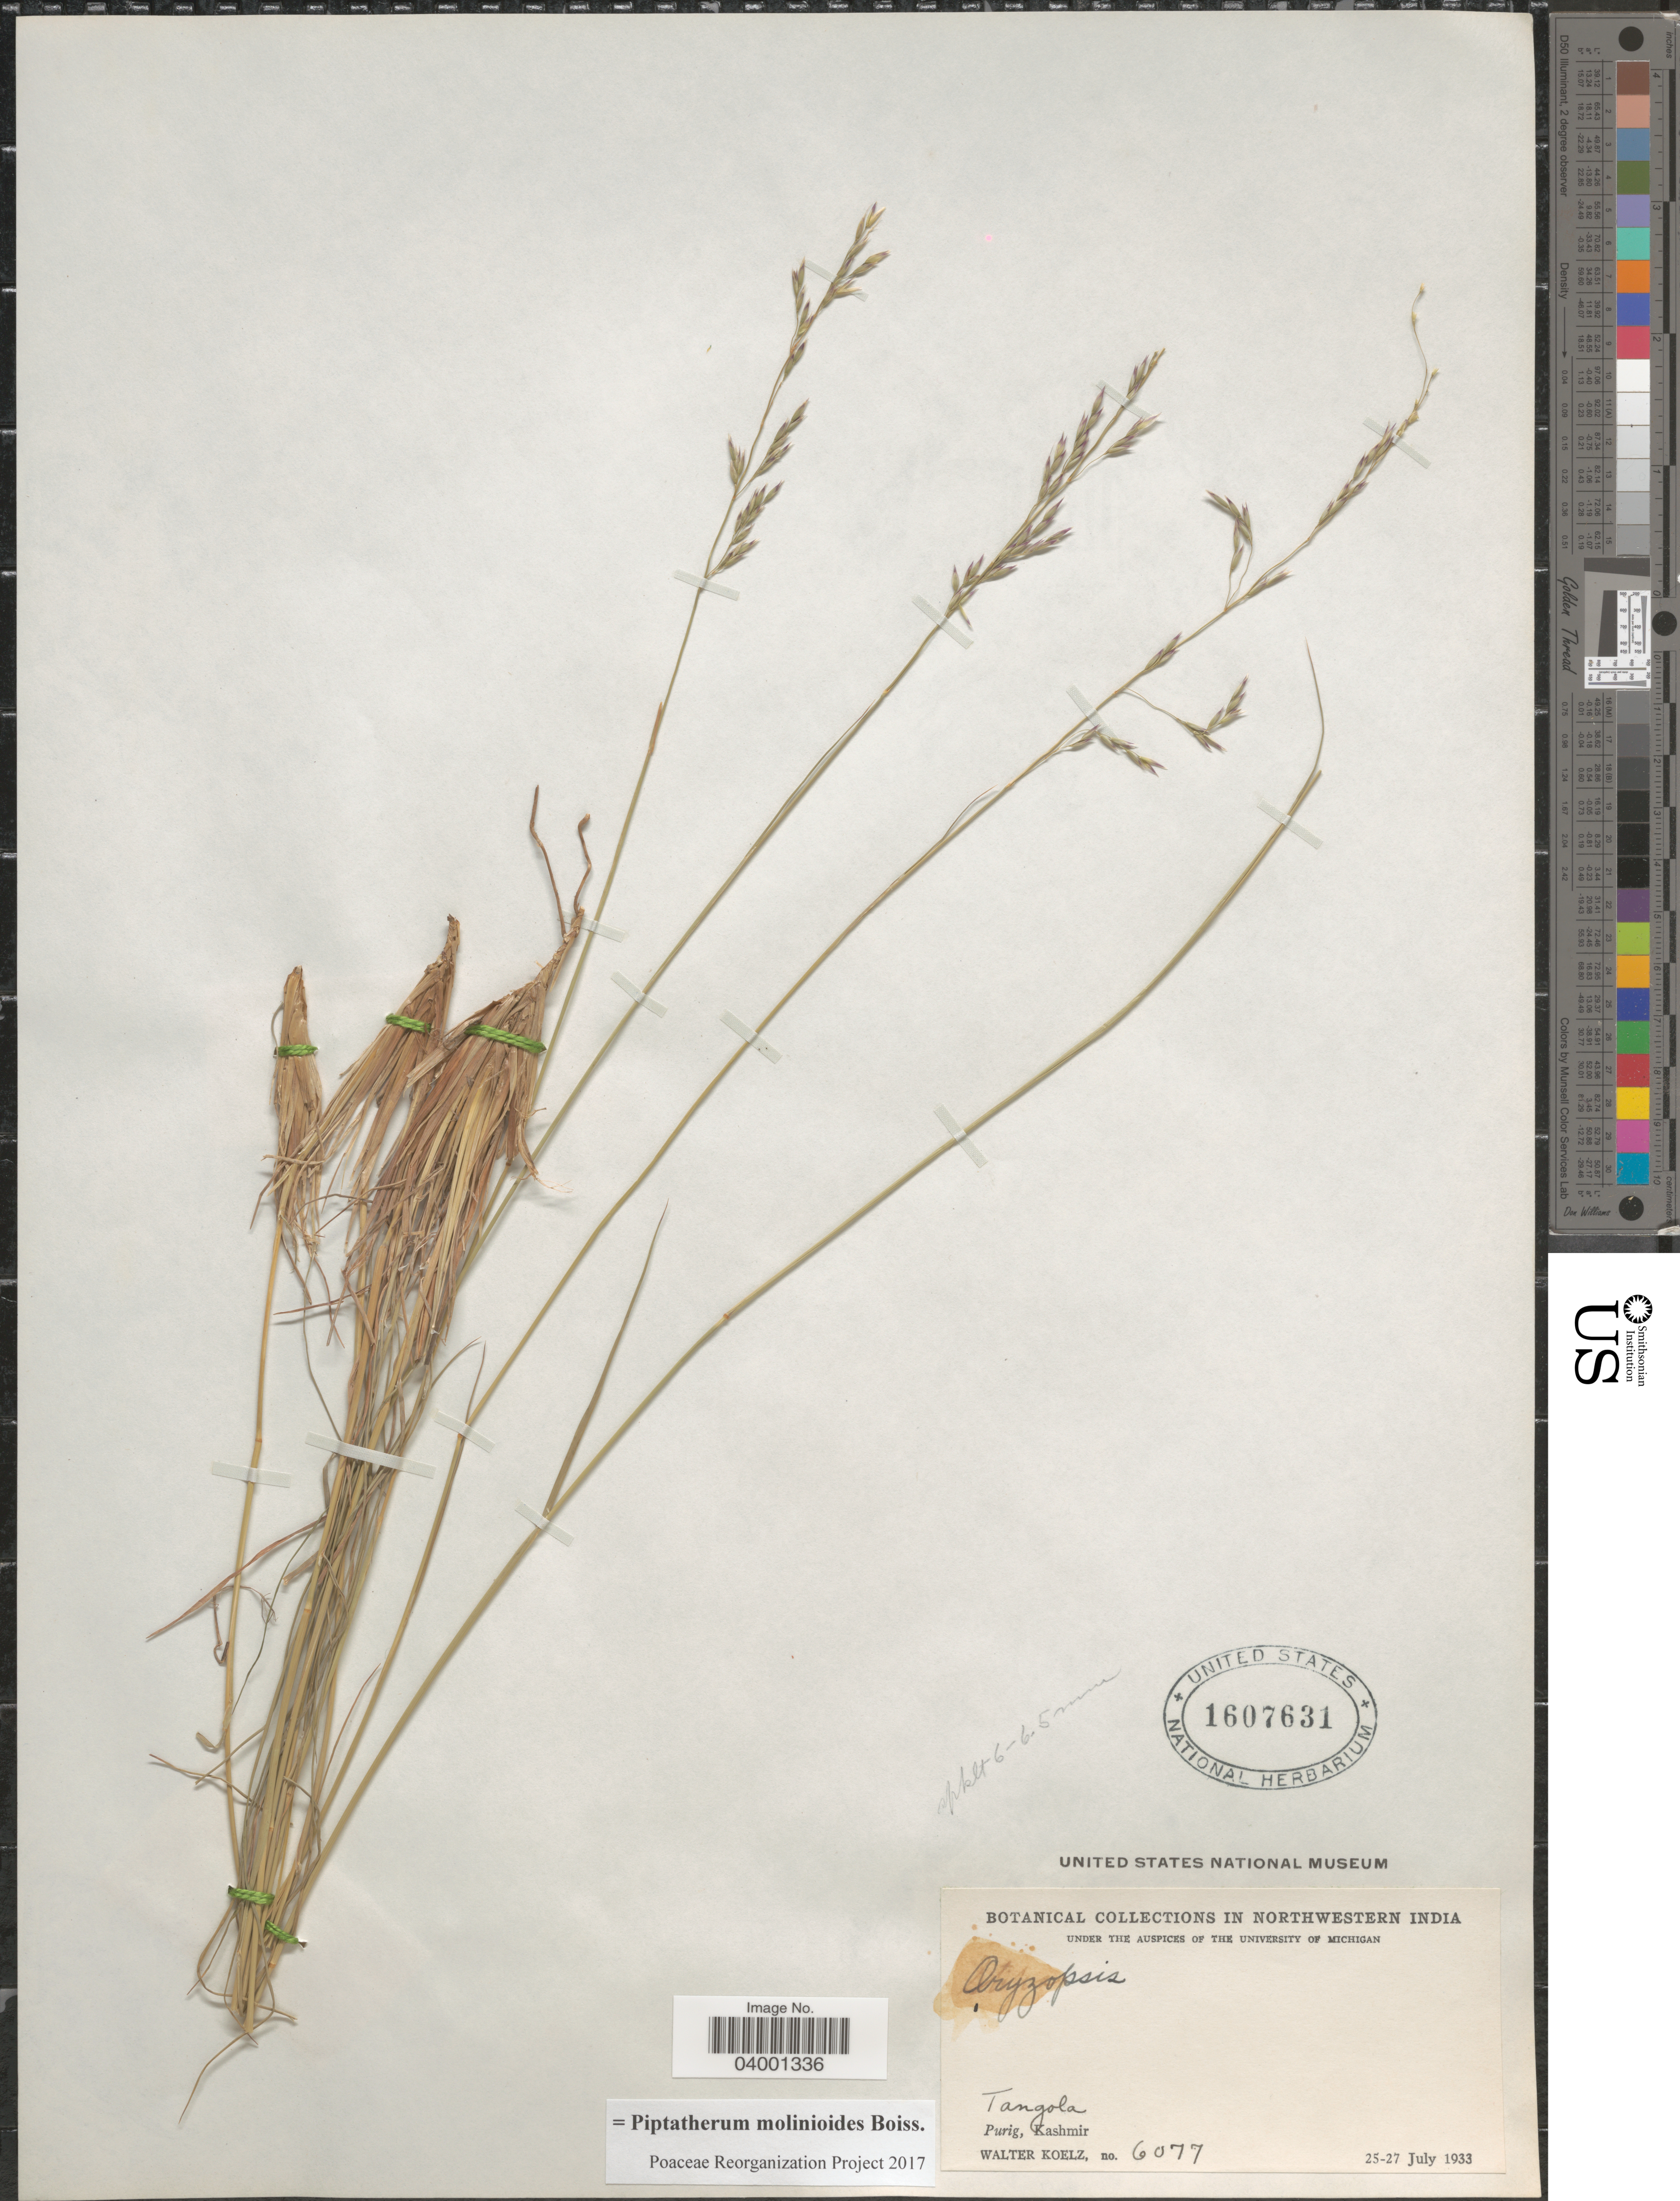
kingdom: Plantae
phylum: Tracheophyta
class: Liliopsida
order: Poales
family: Poaceae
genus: Piptatherum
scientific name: Piptatherum molinioides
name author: Boiss.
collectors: W. N. Koelz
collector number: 6077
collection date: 1933-07-25/1933-07-27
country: India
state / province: Jammu and Kashmir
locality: In Northwestern India. Purig, Kashmir.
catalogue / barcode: US 1607631